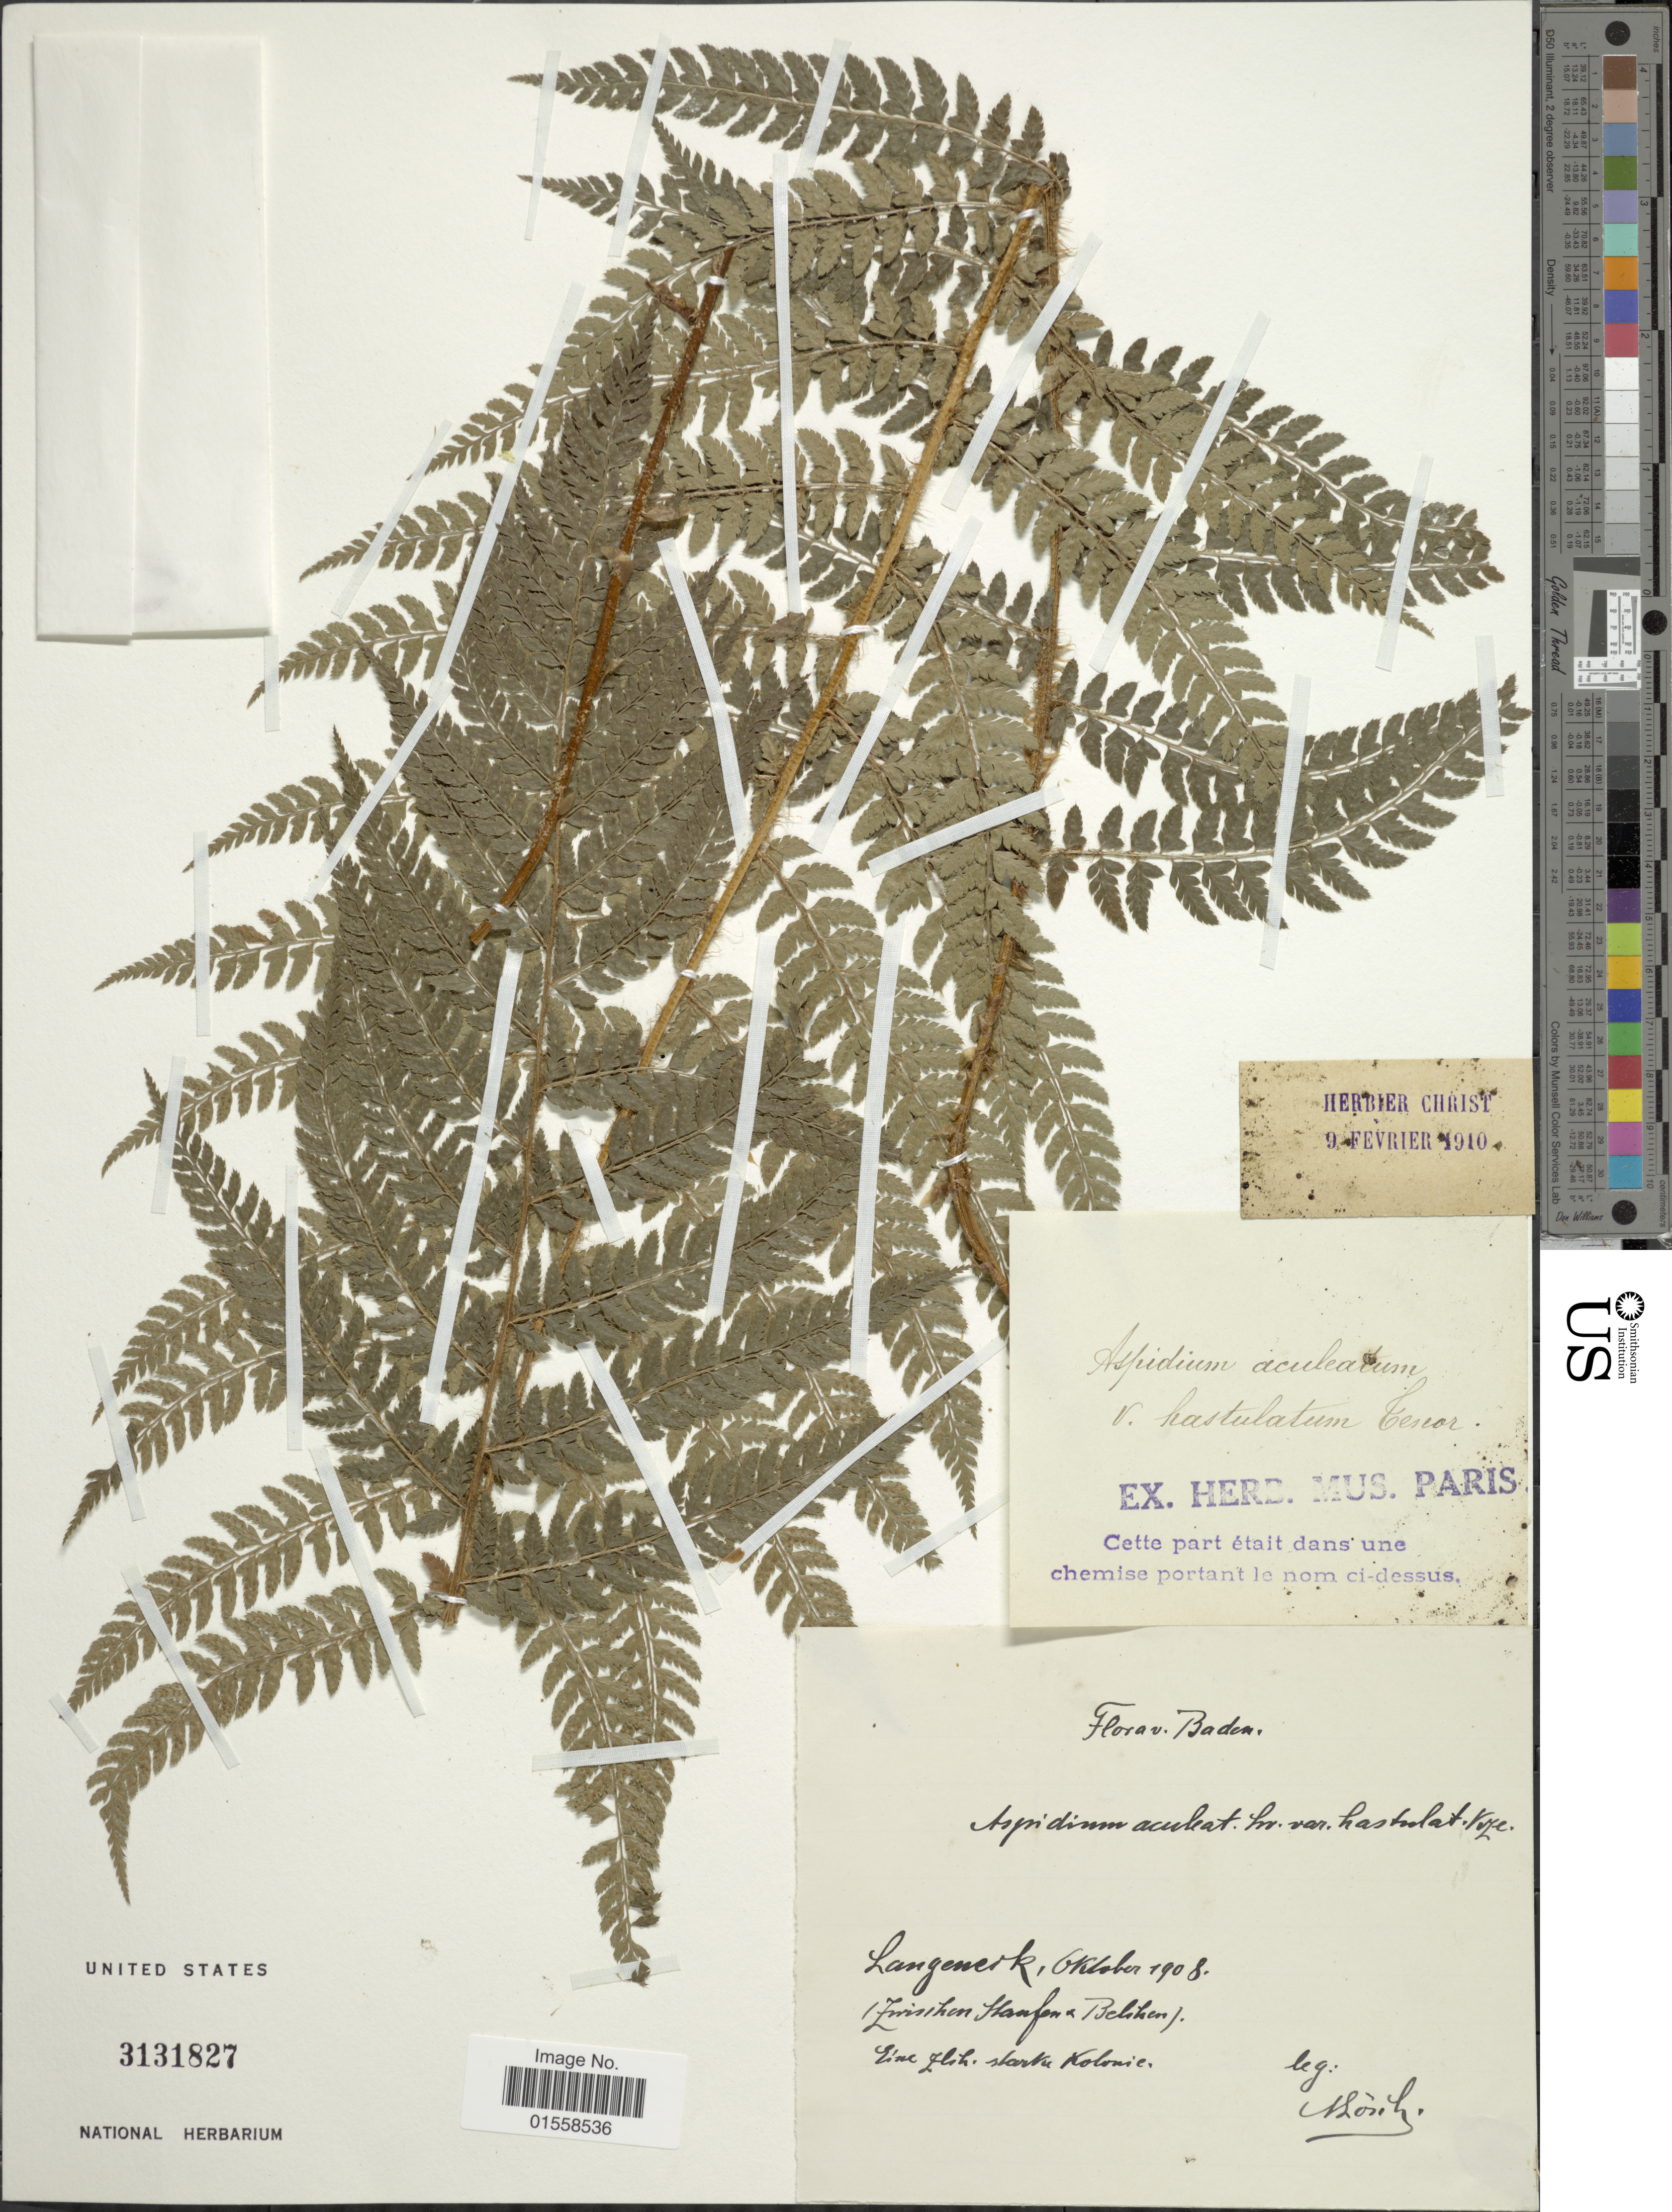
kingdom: Plantae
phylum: Tracheophyta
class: Polypodiopsida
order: Polypodiales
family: Dryopteridaceae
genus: Polystichum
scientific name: Polystichum aculeatum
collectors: Moritz, --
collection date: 1908-10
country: Germany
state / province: Baden-Württemberg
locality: Baden, Langemerk. (Zwischen Stanfen & Belihen). [interpreted]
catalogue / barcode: US 3131827